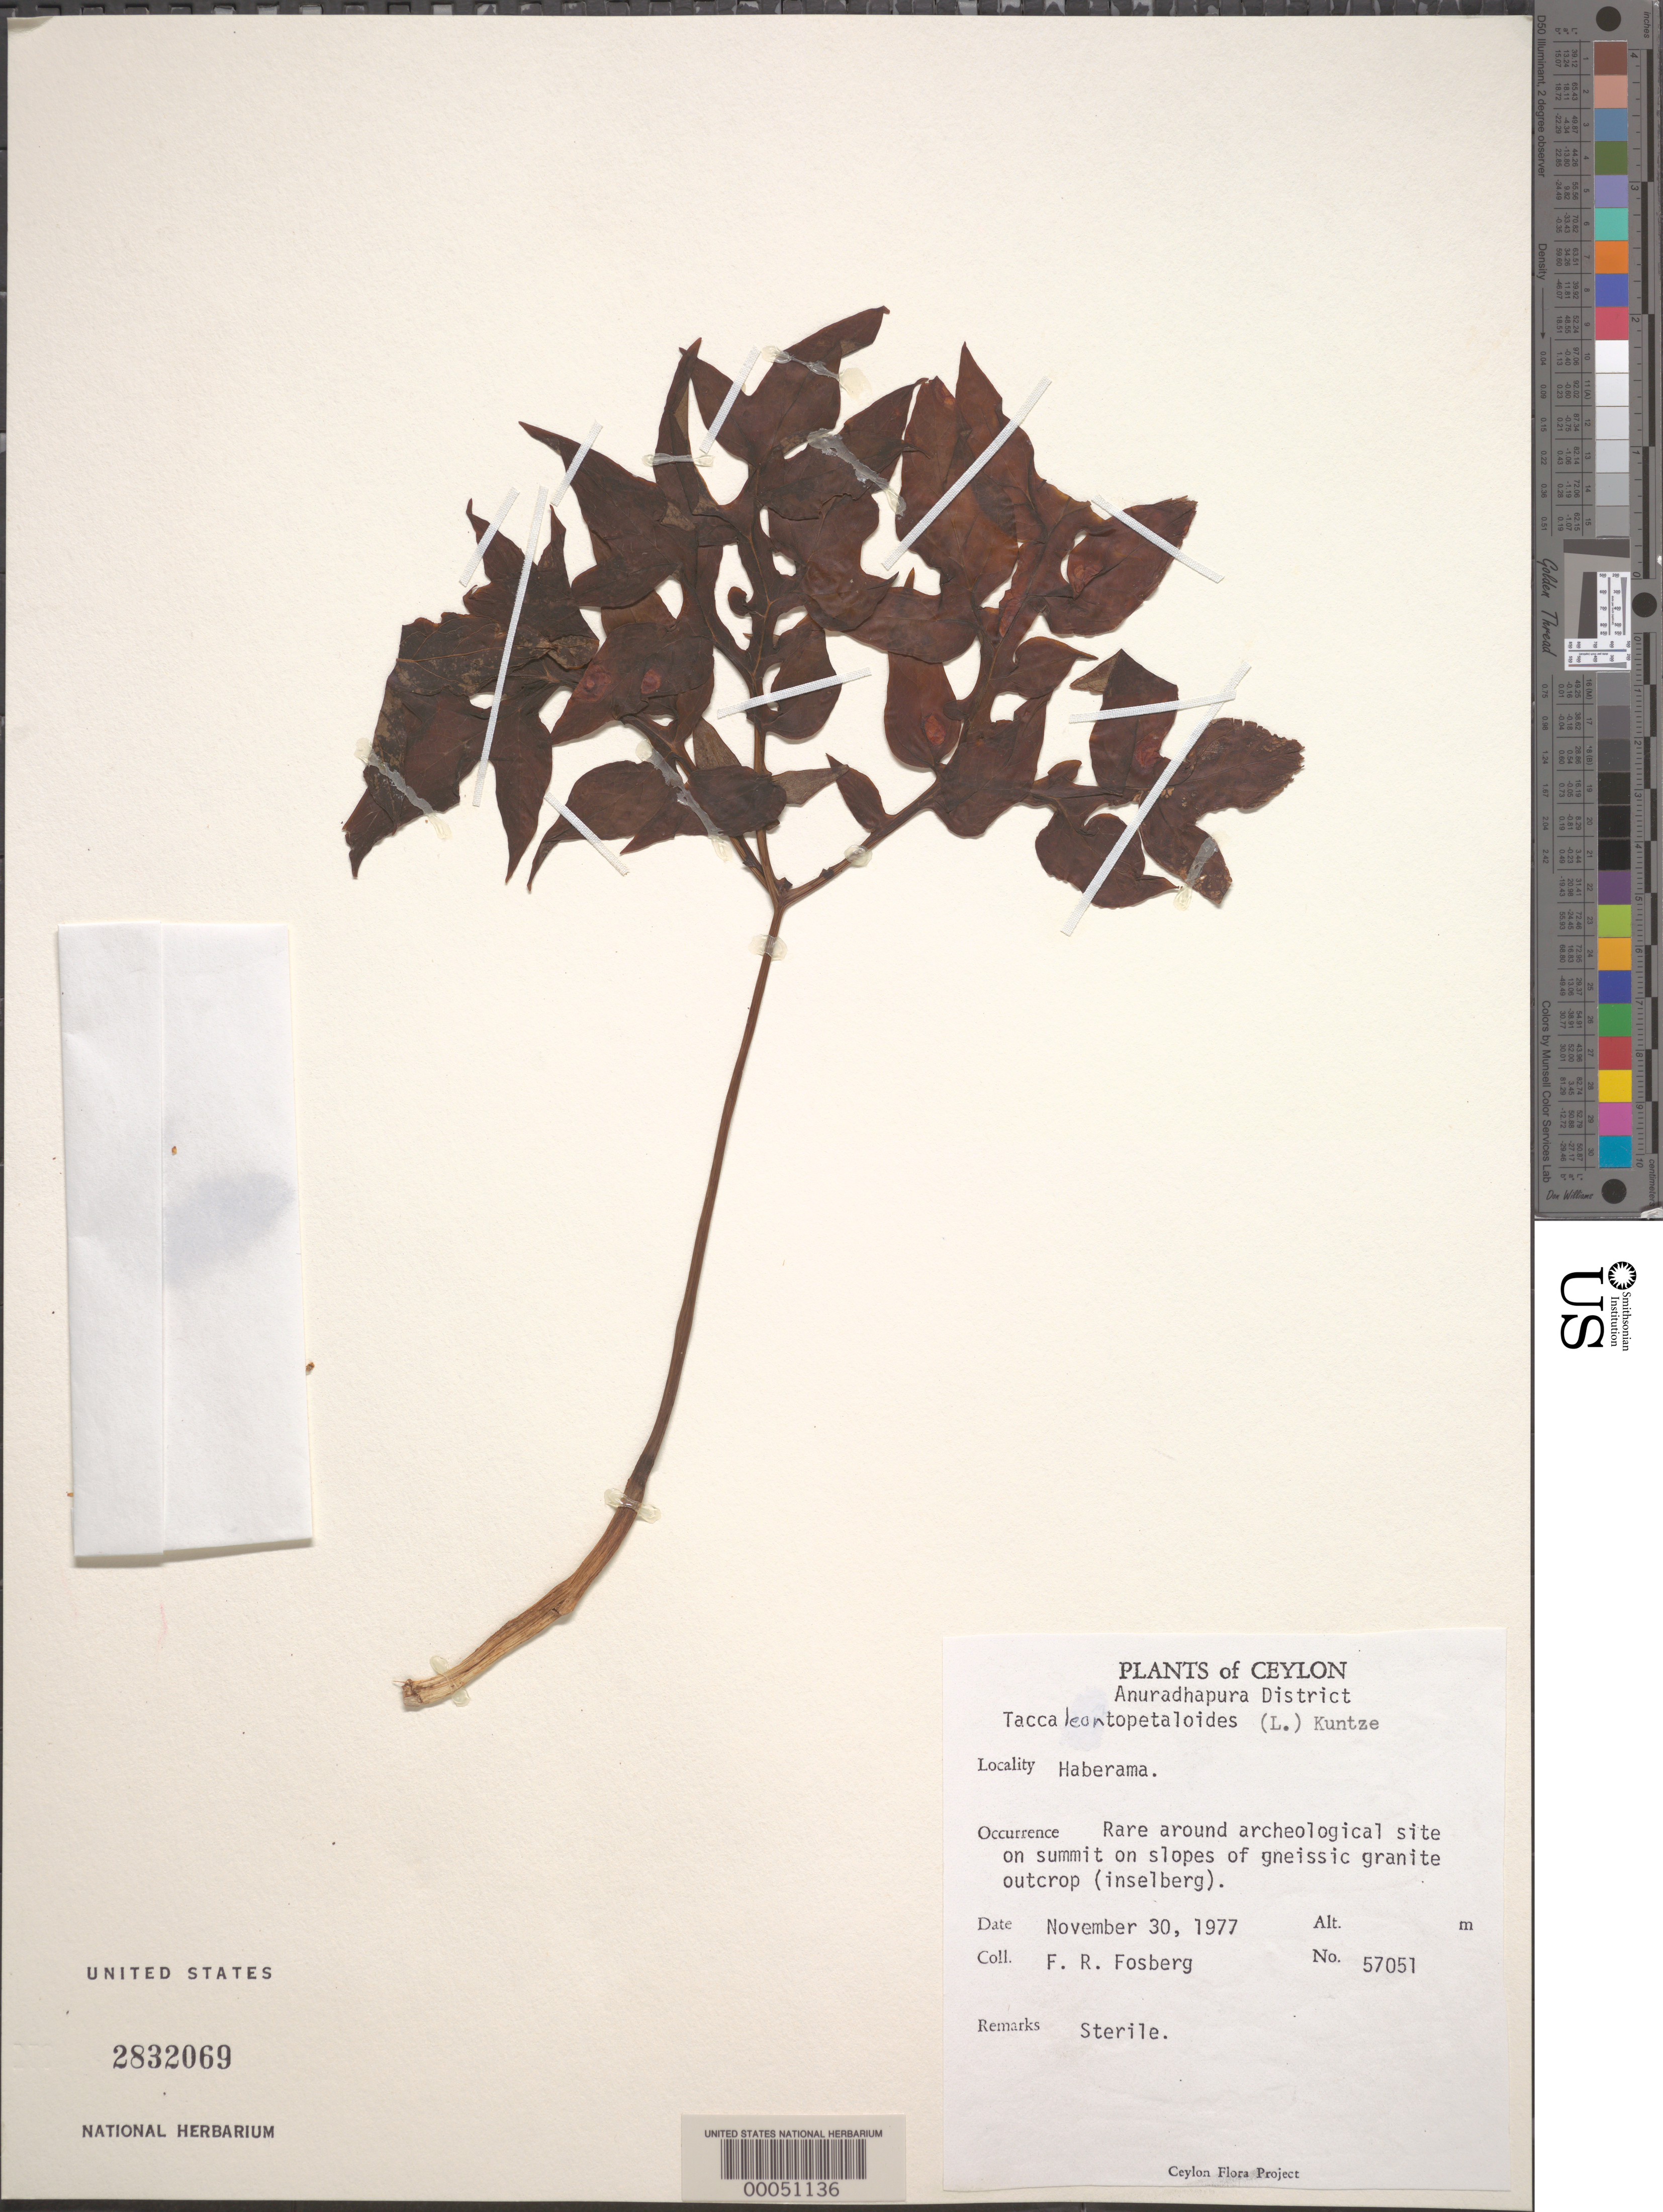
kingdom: Plantae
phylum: Tracheophyta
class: Liliopsida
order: Dioscoreales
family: Dioscoreaceae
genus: Tacca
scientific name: Tacca leontopetaloides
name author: (L.) Kuntze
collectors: F. R. Fosberg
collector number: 57051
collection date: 1977-11-30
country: Sri Lanka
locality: Ceylon. Anuradhapura District. Haberama.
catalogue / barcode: US 2832069